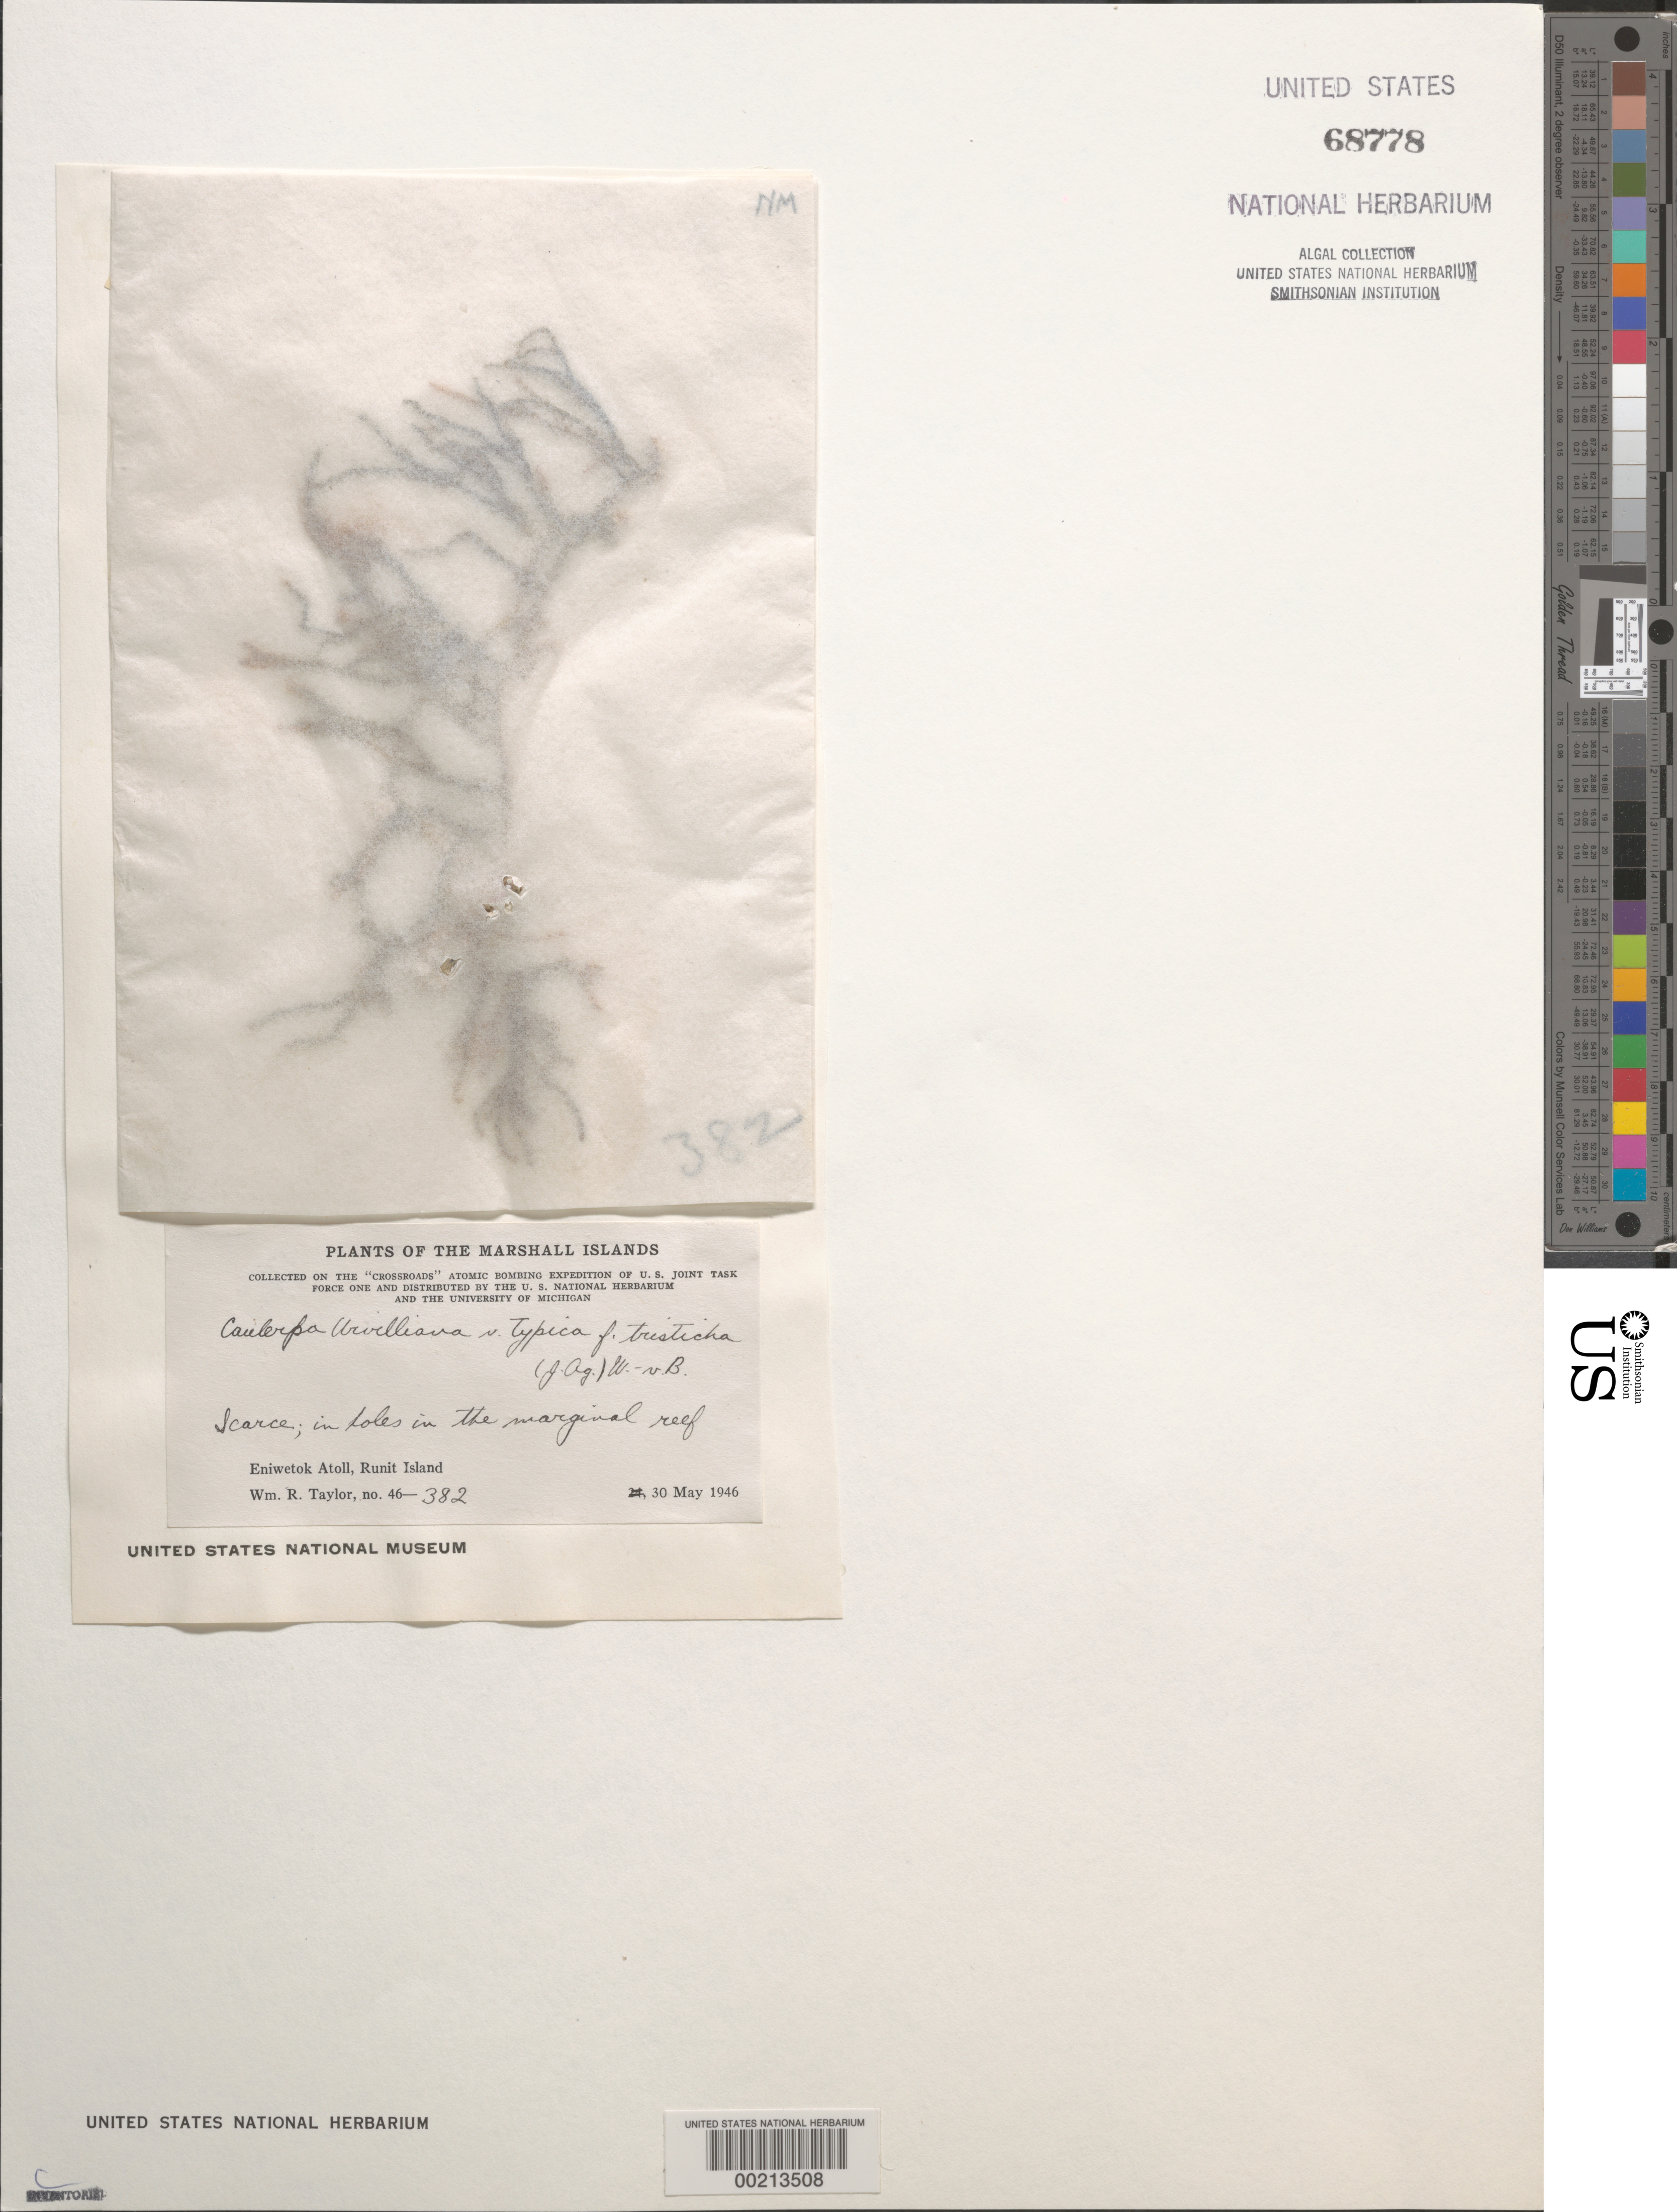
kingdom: Plantae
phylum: Chlorophyta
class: Ulvophyceae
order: Bryopsidales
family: Caulerpaceae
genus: Caulerpa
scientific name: Caulerpa urvilleana var. typica forma tristicha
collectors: W. R. Taylor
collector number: WRT 46-382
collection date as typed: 30 May 1946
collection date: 1946-05-30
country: Marshall Islands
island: Enewetak [Eniwetok] Atoll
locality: Runit Islet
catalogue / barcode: US 68778